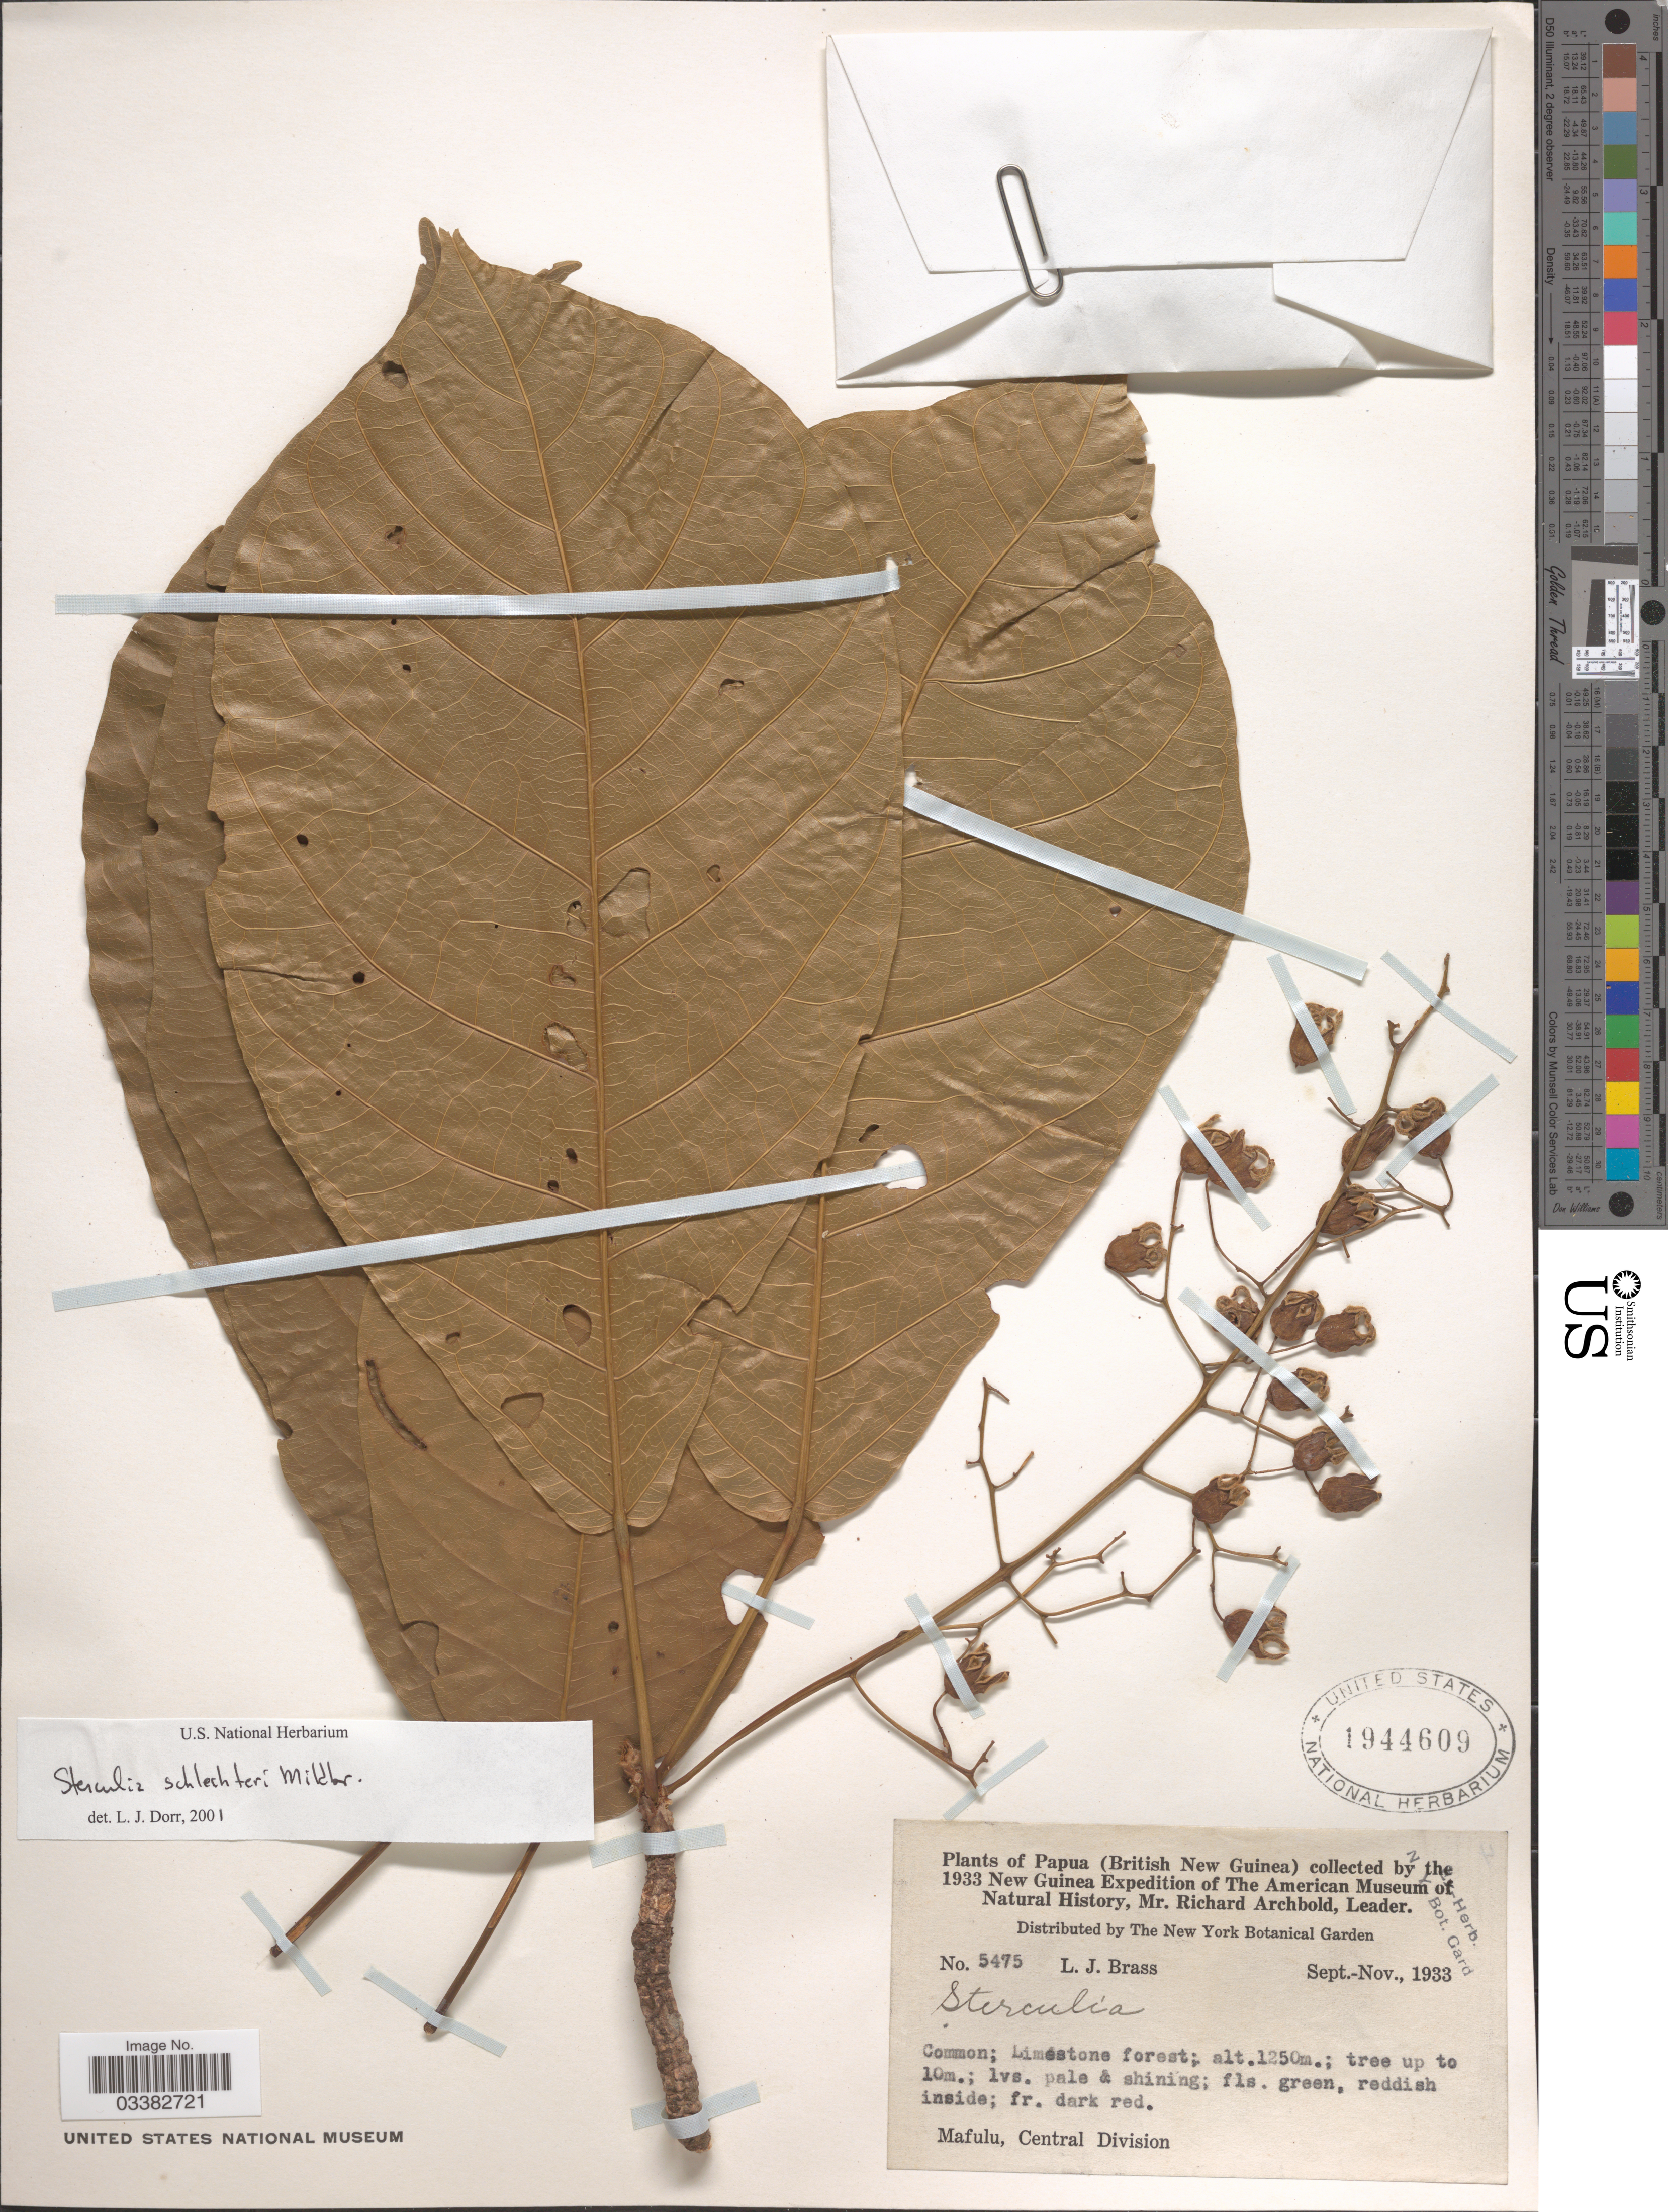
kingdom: Plantae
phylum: Tracheophyta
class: Magnoliopsida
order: Malvales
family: Malvaceae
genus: Sterculia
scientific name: Sterculia schlechteri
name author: Mildbr.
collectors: L. J. Brass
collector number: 5475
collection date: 1933-09/1933-11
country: Papua New Guinea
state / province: Central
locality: Papua (British New Guinea). Mafulu, Central Division.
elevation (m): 1250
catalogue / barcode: US 1944609